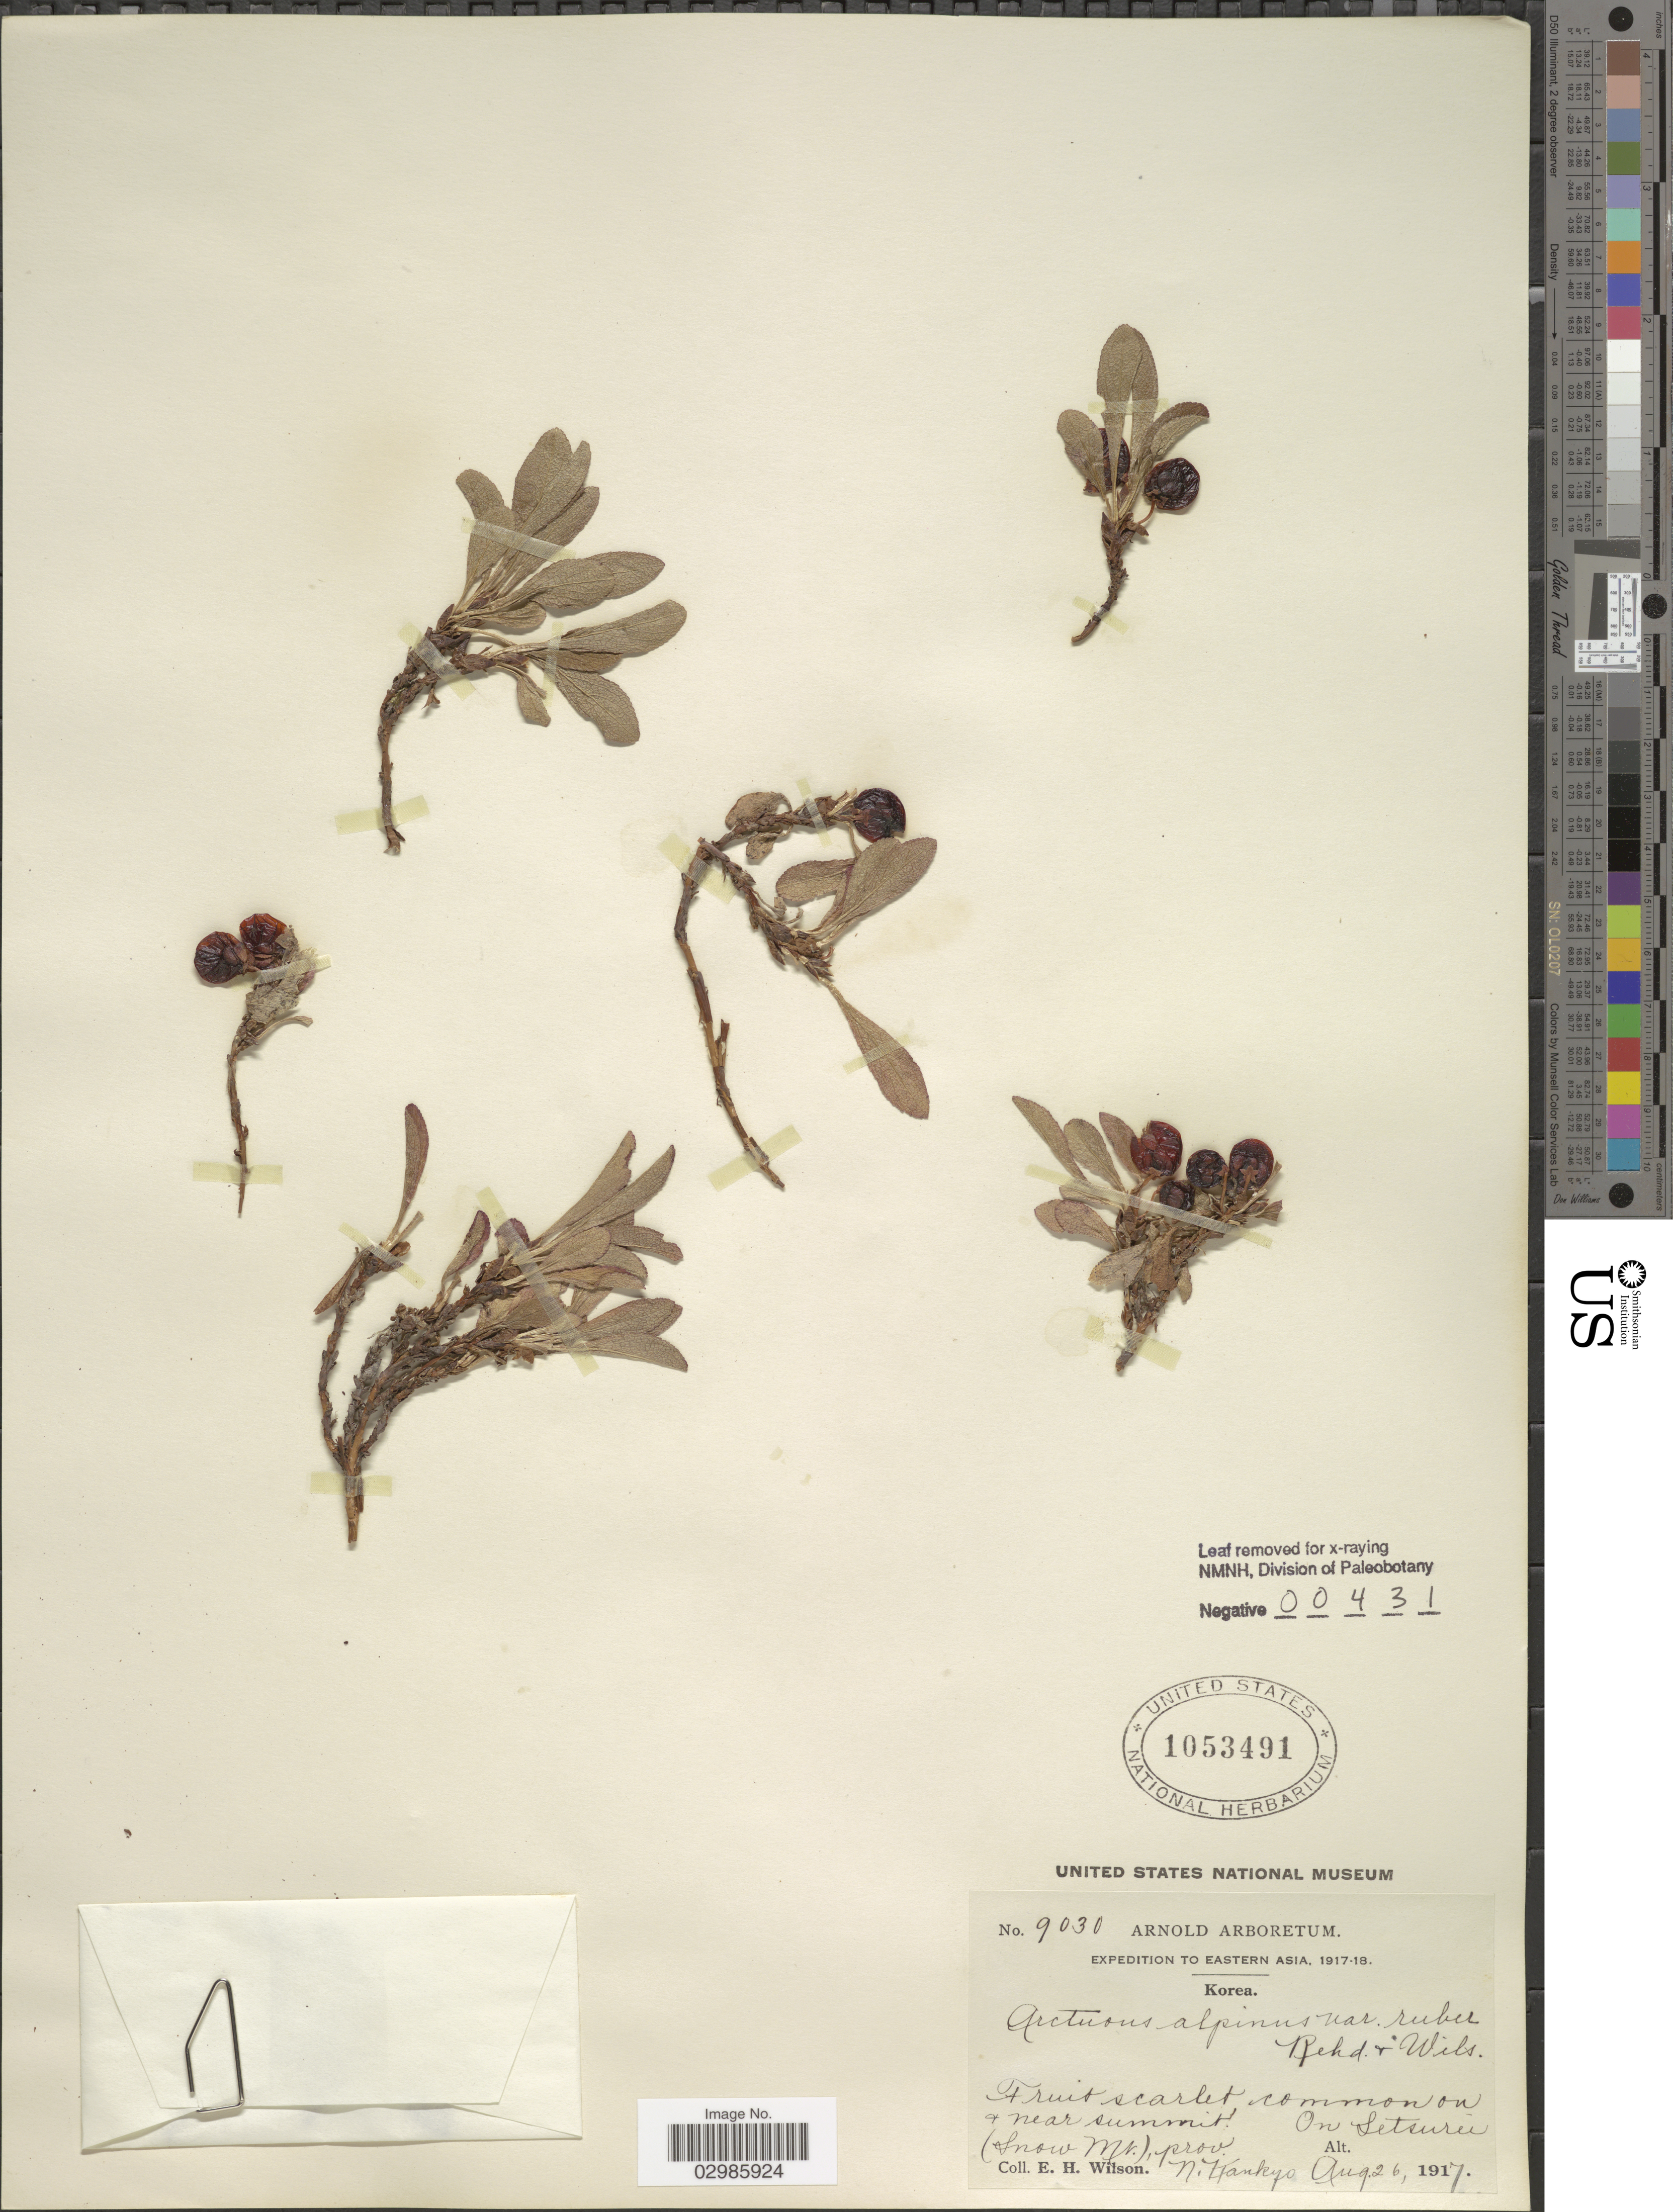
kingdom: Plantae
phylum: Tracheophyta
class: Magnoliopsida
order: Ericales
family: Ericaceae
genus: Arctous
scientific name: Arctous alpina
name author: (L.) Nied.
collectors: E. Wilson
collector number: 9030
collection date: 1917-08-26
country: North Korea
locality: On Setsurie (Snow Mt.) Prov. N. Kankyo.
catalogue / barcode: US 1053491